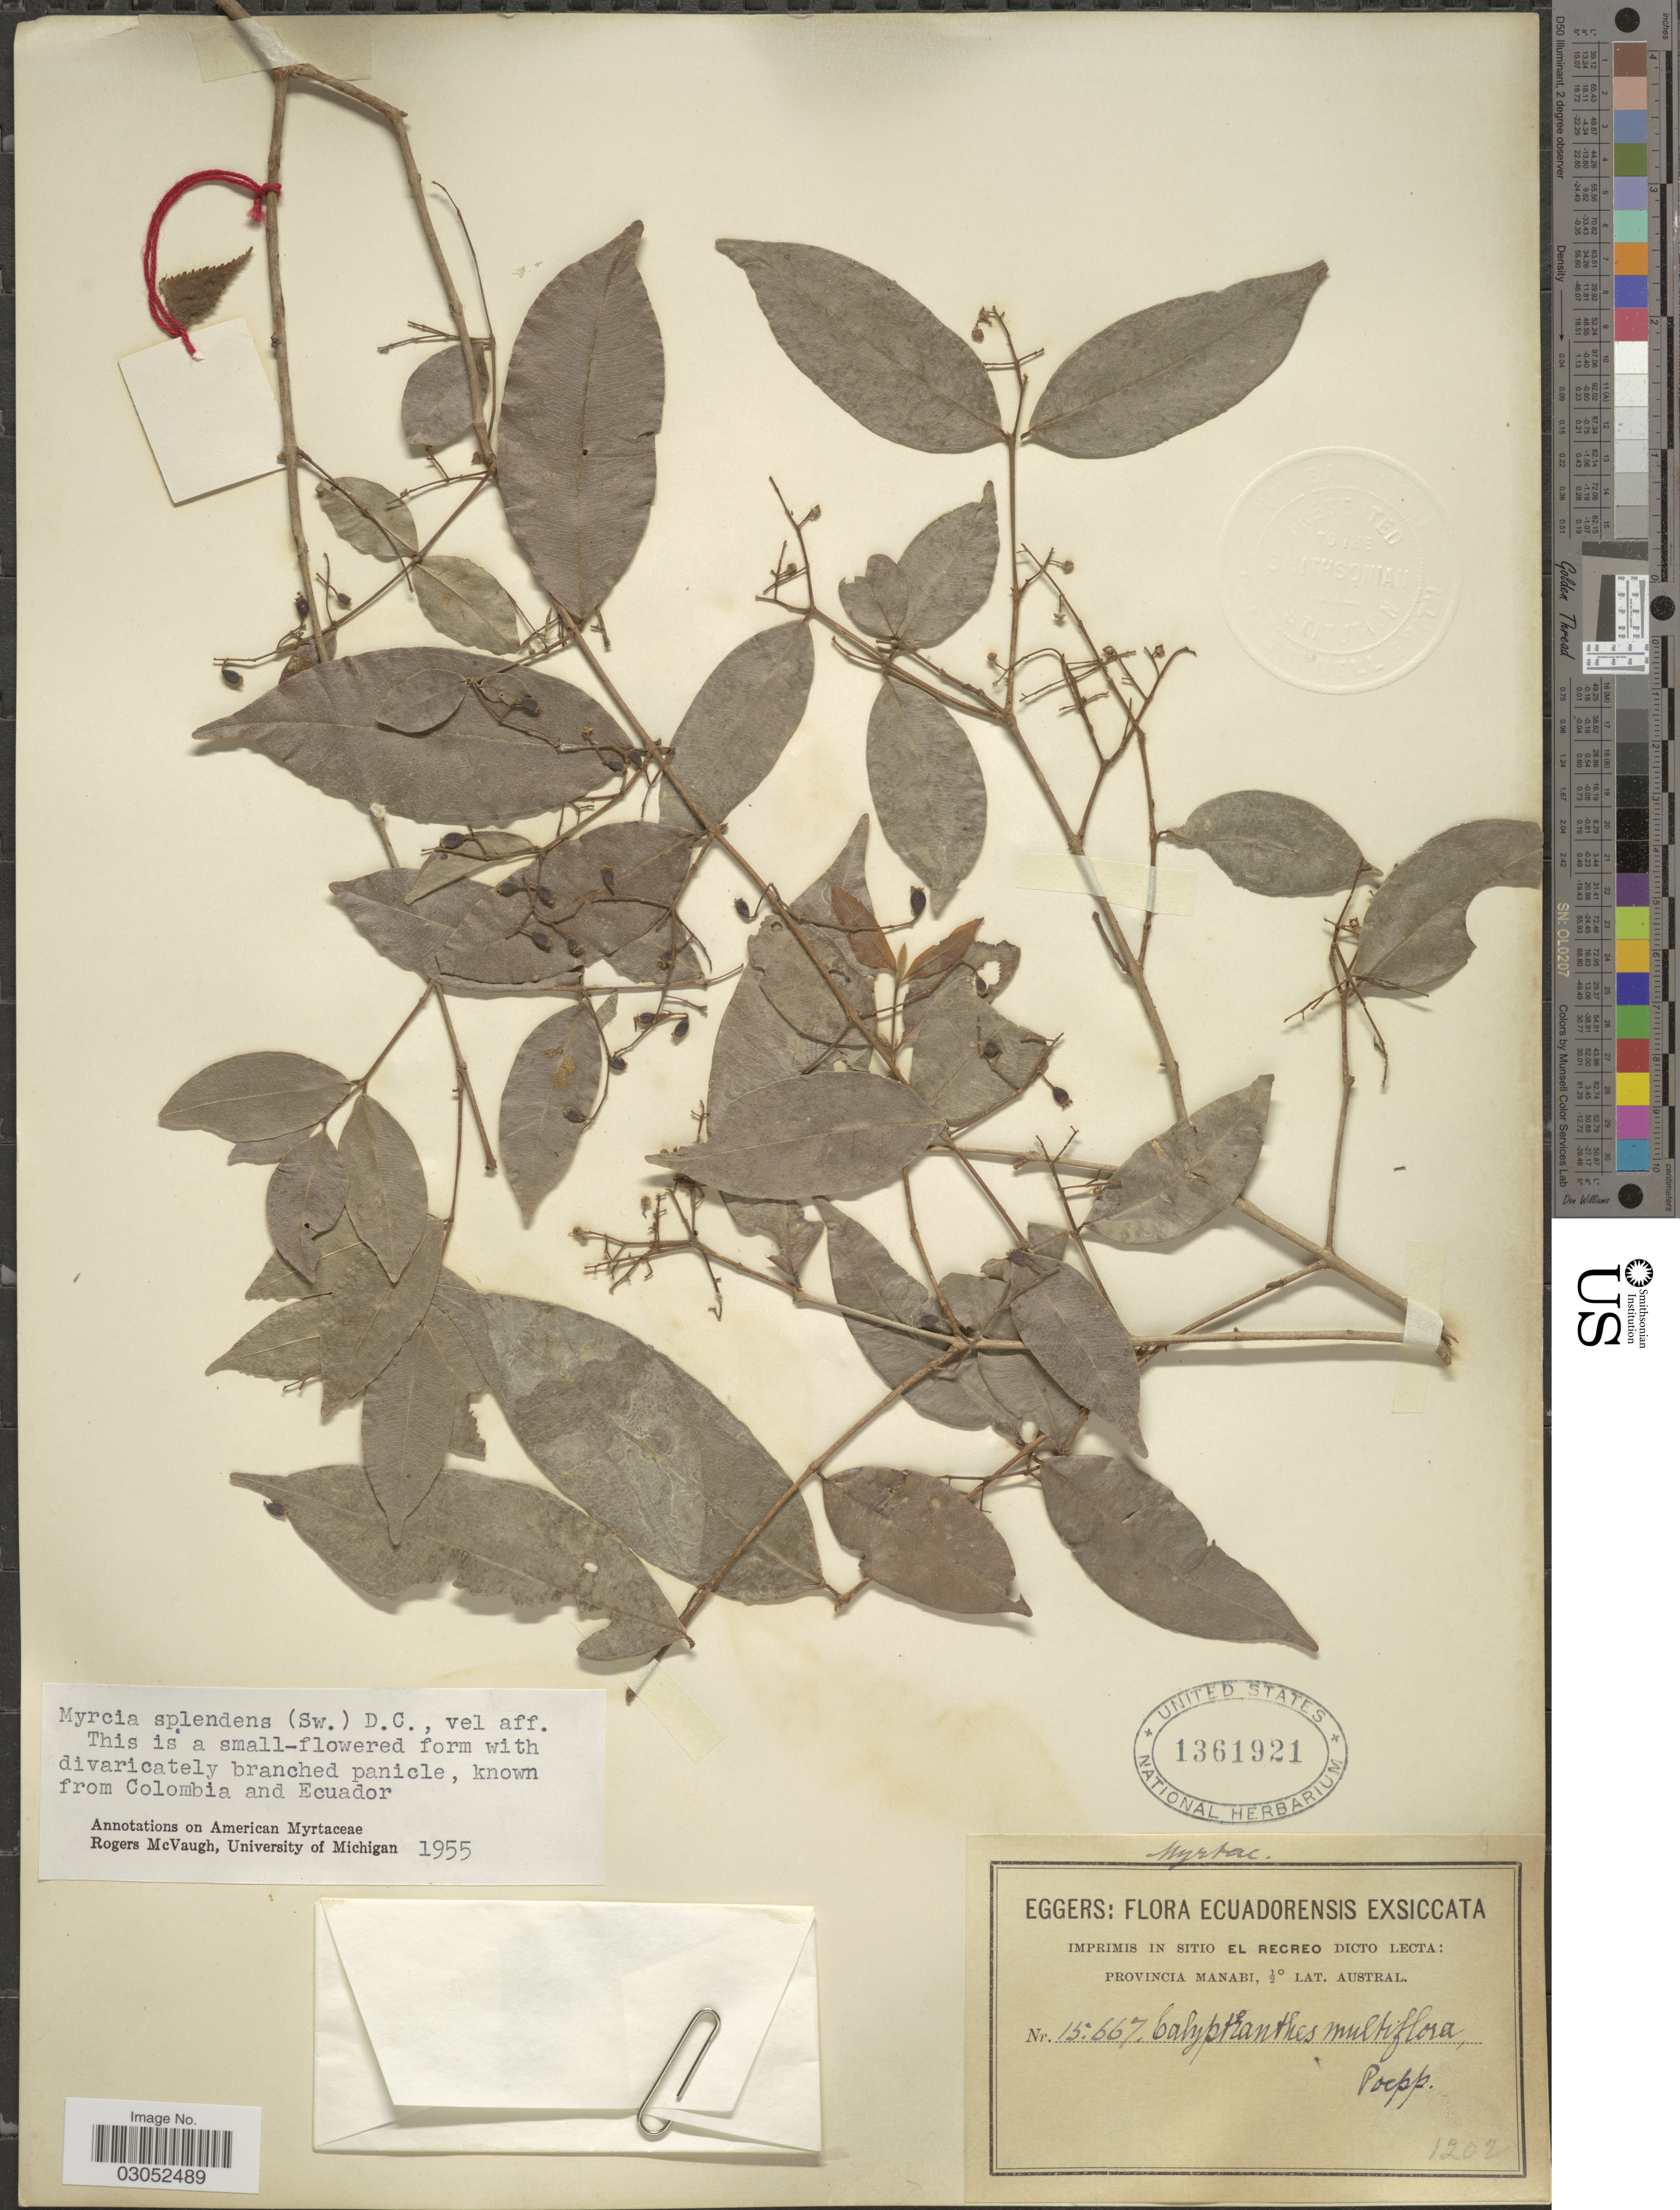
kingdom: Plantae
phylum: Tracheophyta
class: Magnoliopsida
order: Myrtales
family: Myrtaceae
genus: Myrcia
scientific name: Myrcia splendens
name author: (Sw.) DC.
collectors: -. Eggers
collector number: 15667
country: Ecuador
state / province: Manabí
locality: Provincia Manabi.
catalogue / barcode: US 1361921